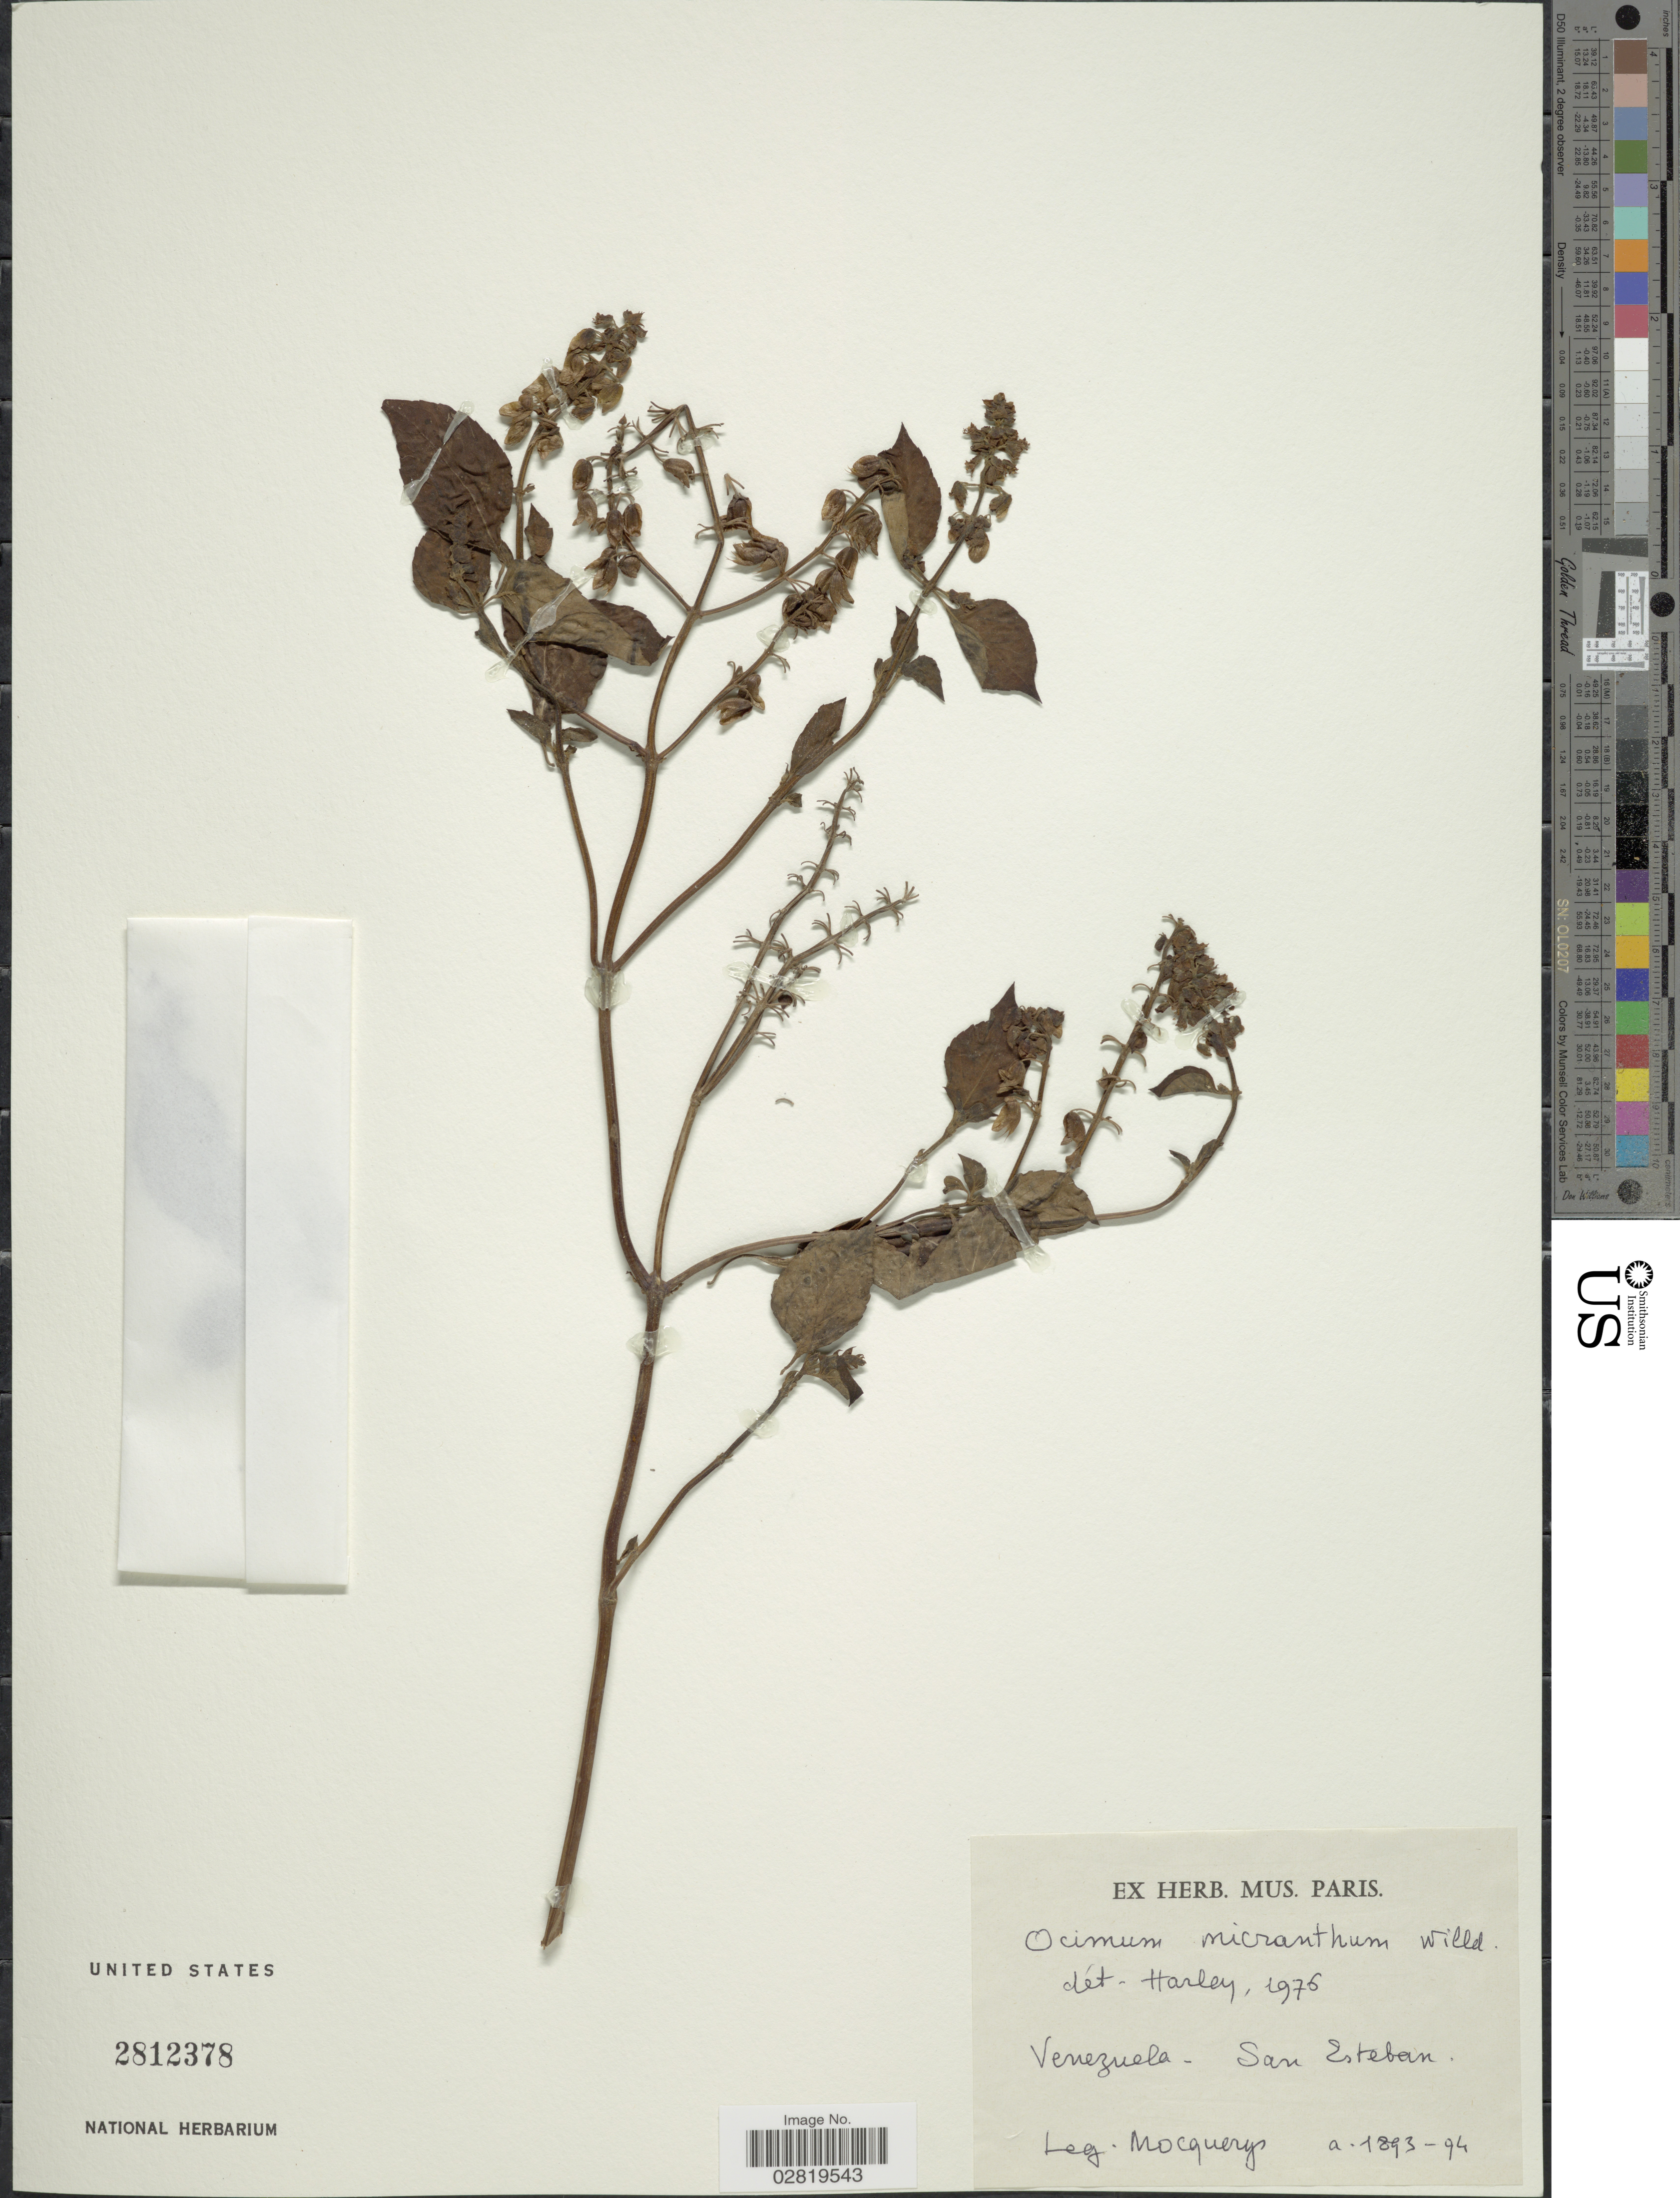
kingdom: Plantae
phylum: Tracheophyta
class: Magnoliopsida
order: Lamiales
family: Lamiaceae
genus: Ocimum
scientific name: Ocimum micranthum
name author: Willd.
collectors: A. Mocquerys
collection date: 1893/1894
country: Venezuela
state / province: Carabobo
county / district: Puerto Cabello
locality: San Esteban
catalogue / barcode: US 2812378